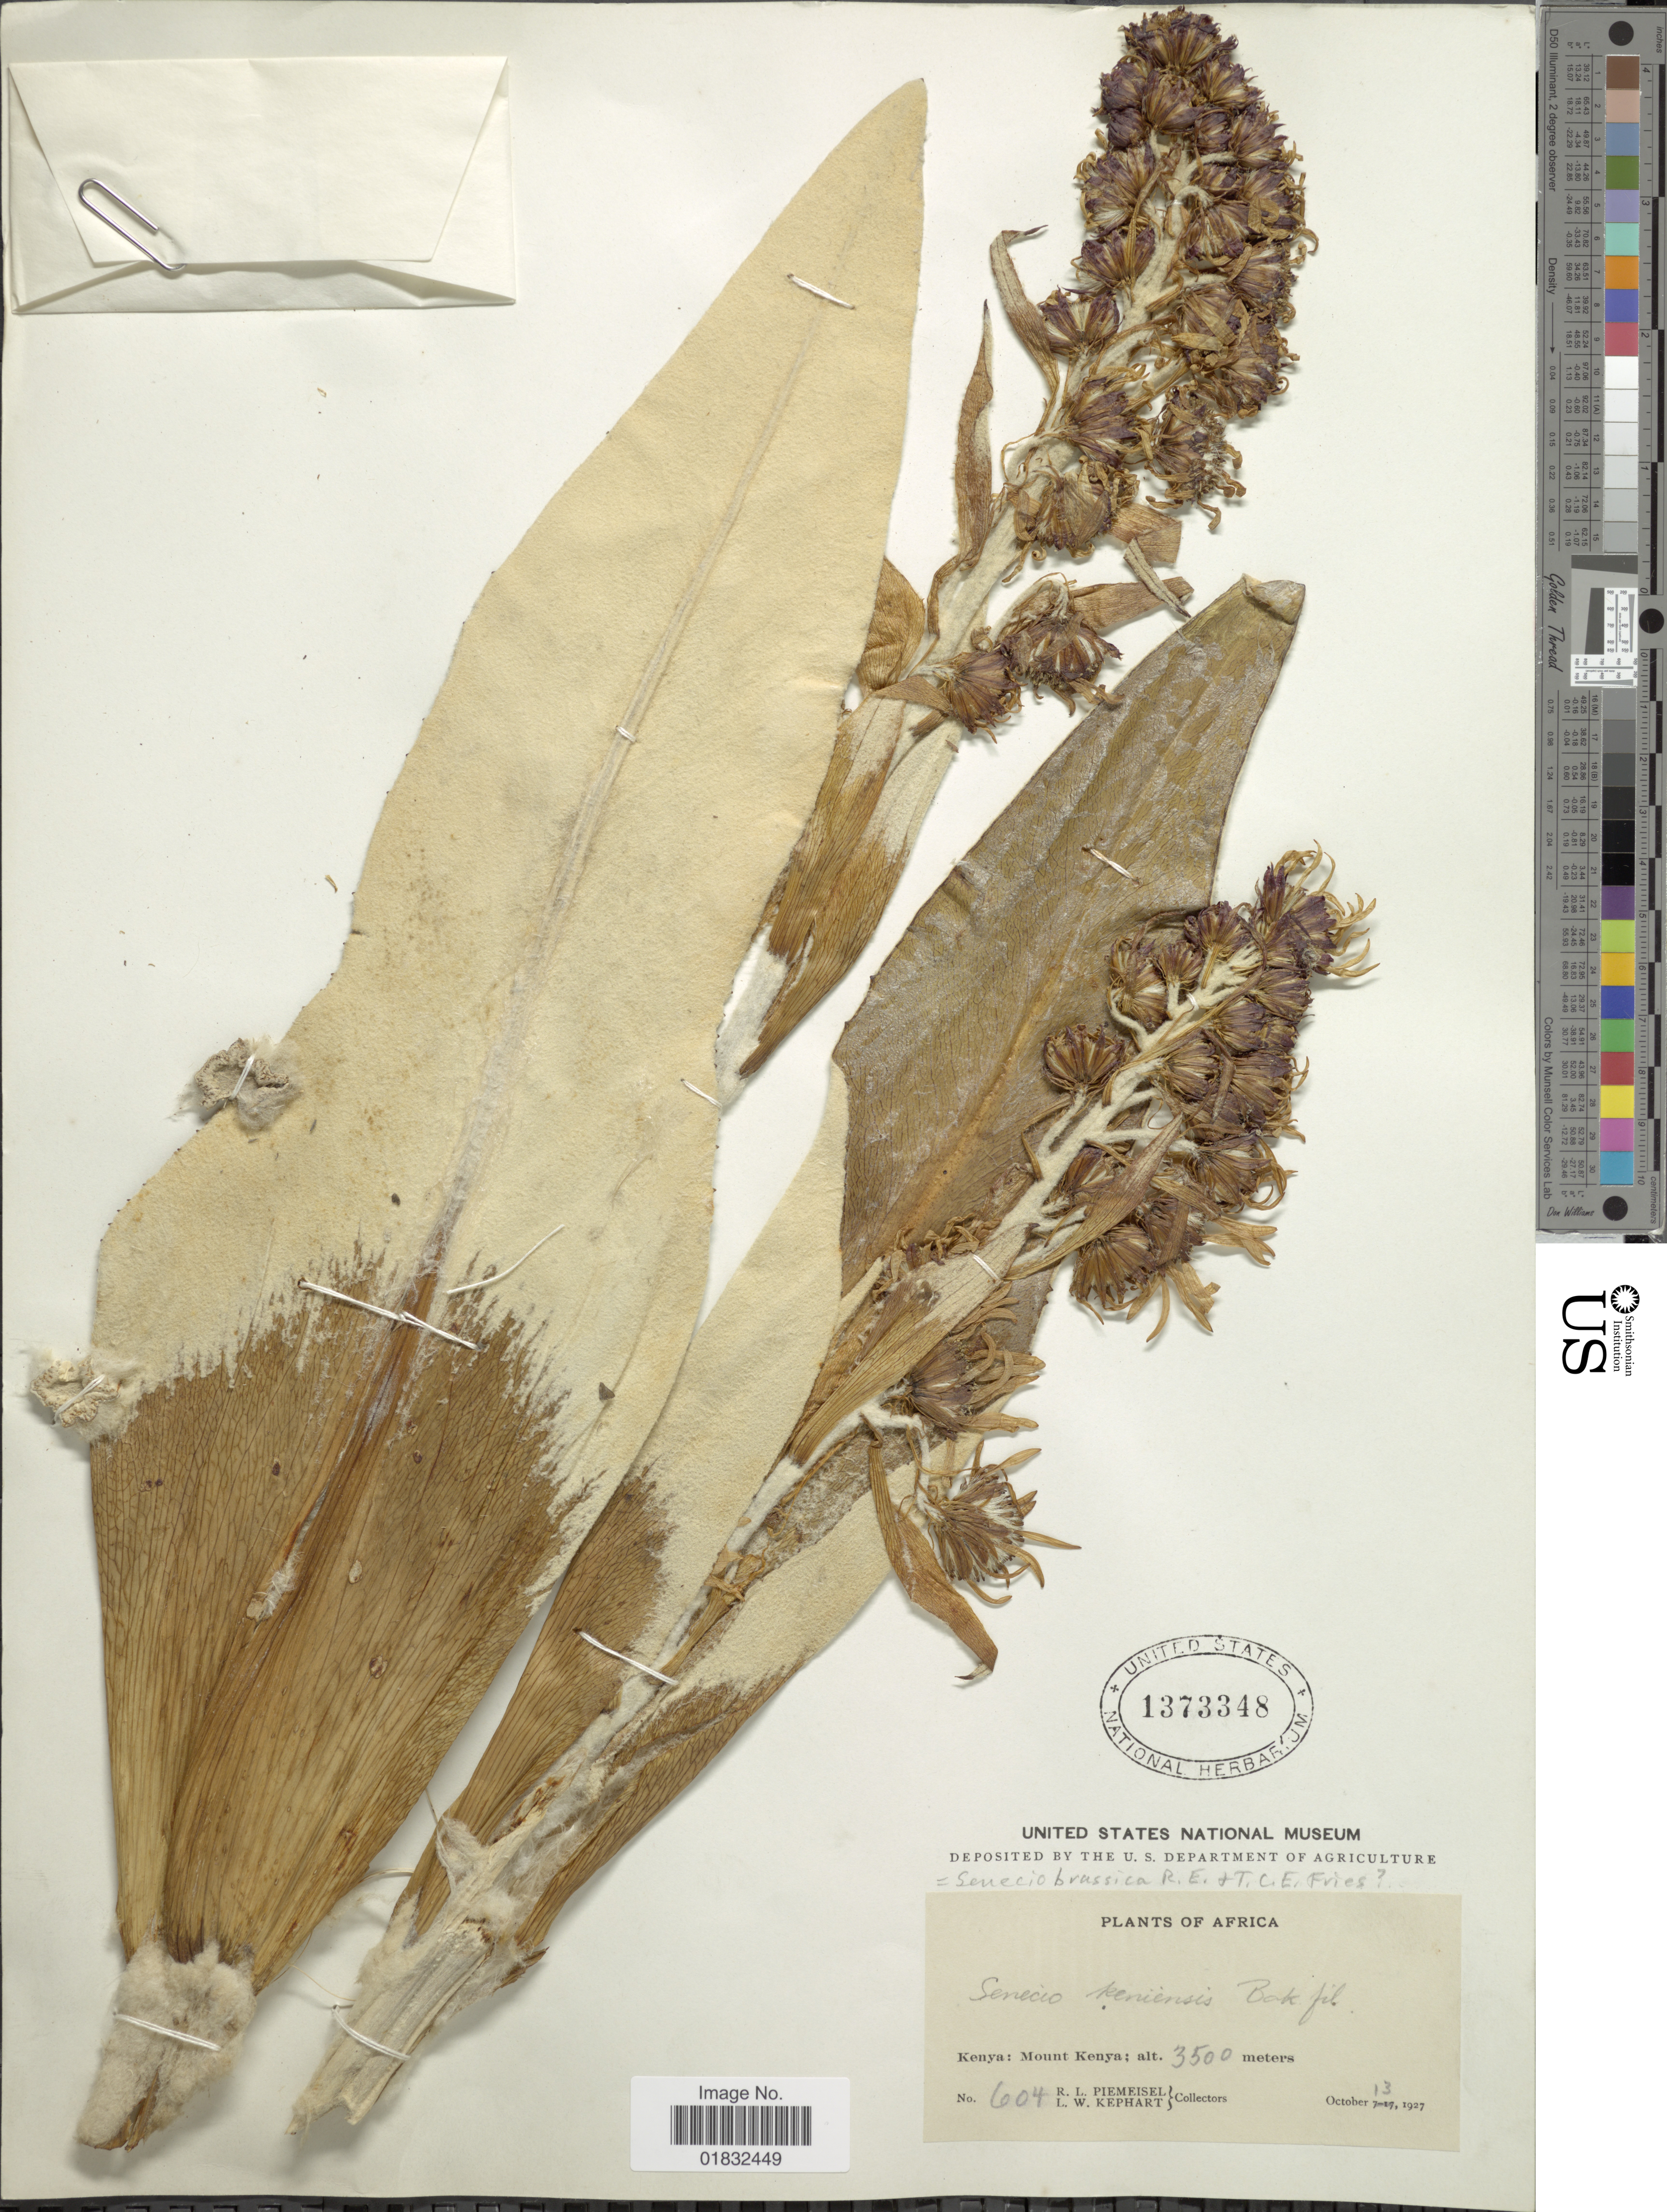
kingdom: Plantae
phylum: Tracheophyta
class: Magnoliopsida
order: Asterales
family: Asteraceae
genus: Dendrosenecio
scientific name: Dendrosenecio keniensis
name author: (Baker f.) Mabb.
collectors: R. L. Piemeisel & L. W. Kephart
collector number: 604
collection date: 1927-10-13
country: Kenya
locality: Mount Kenya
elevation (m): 3500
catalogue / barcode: US 1373348